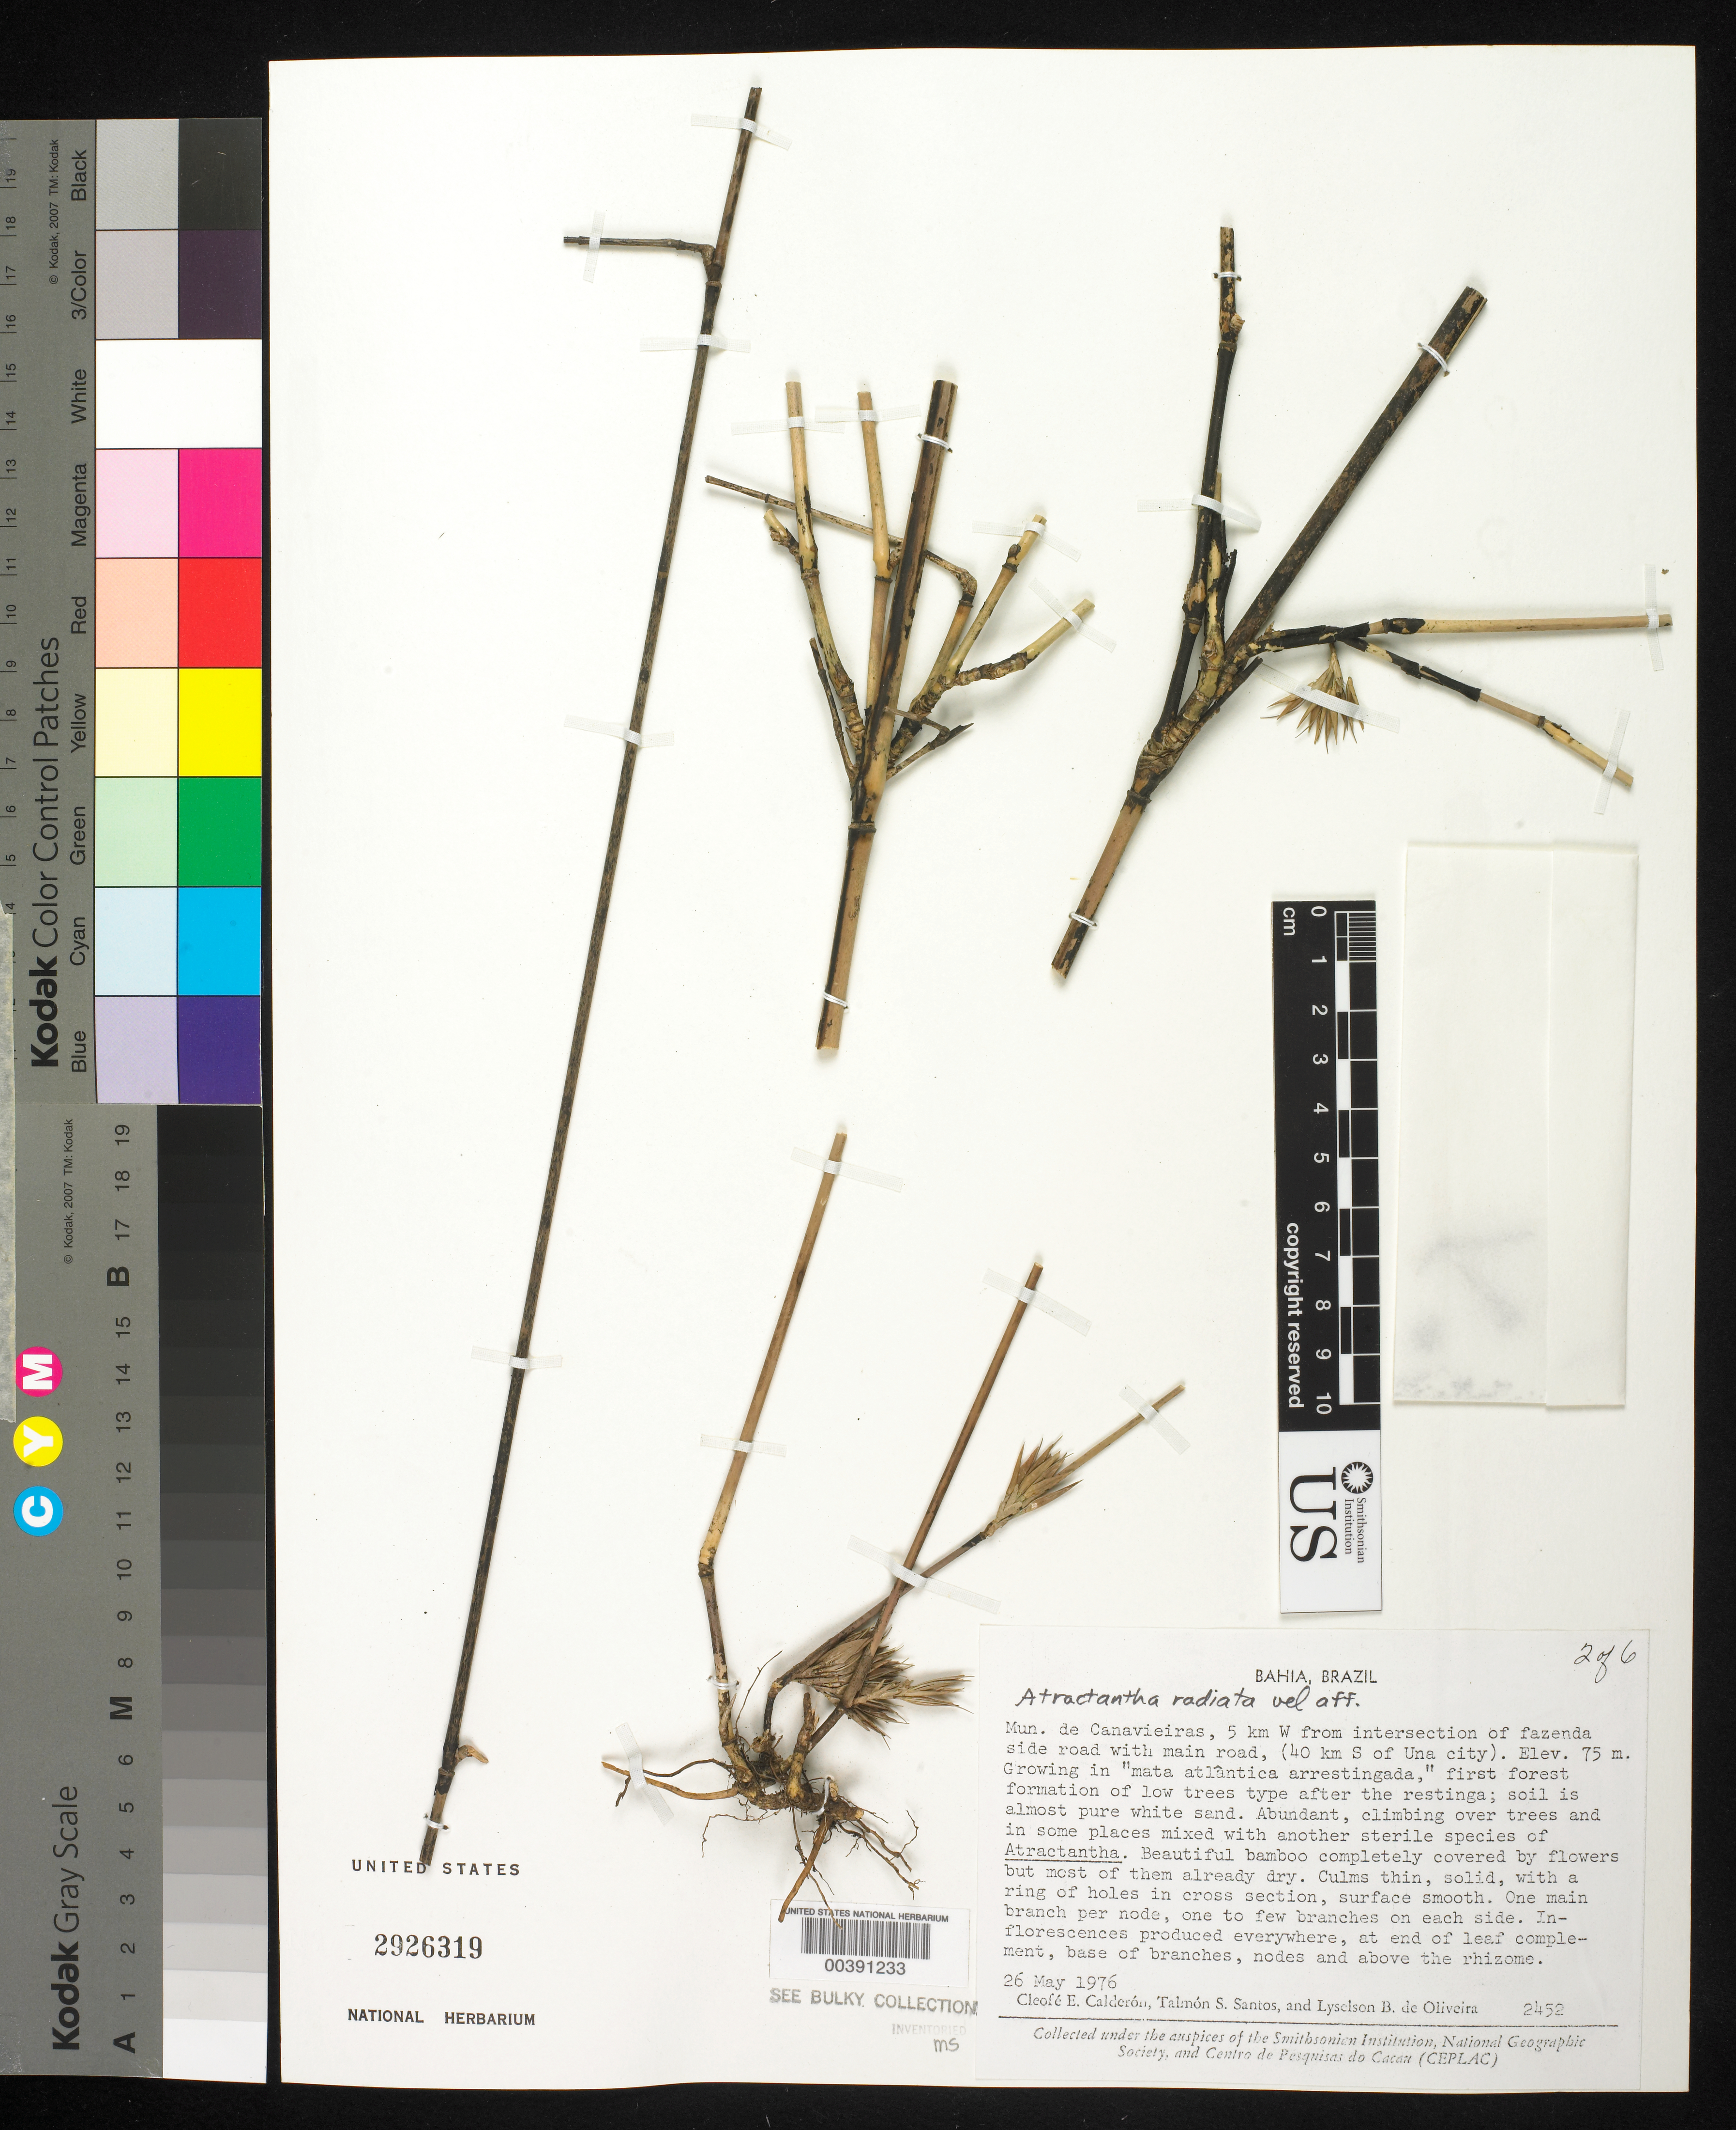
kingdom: Plantae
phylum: Tracheophyta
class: Liliopsida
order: Poales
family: Poaceae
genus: Atractantha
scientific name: Atractantha radiata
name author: McClure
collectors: C. E. Calderón, T. S. Santos & L. de Oliveira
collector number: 2452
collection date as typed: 26 May 1976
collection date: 1976-05-26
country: Brazil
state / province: Bahia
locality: Canavieiras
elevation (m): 75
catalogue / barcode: US 2926319